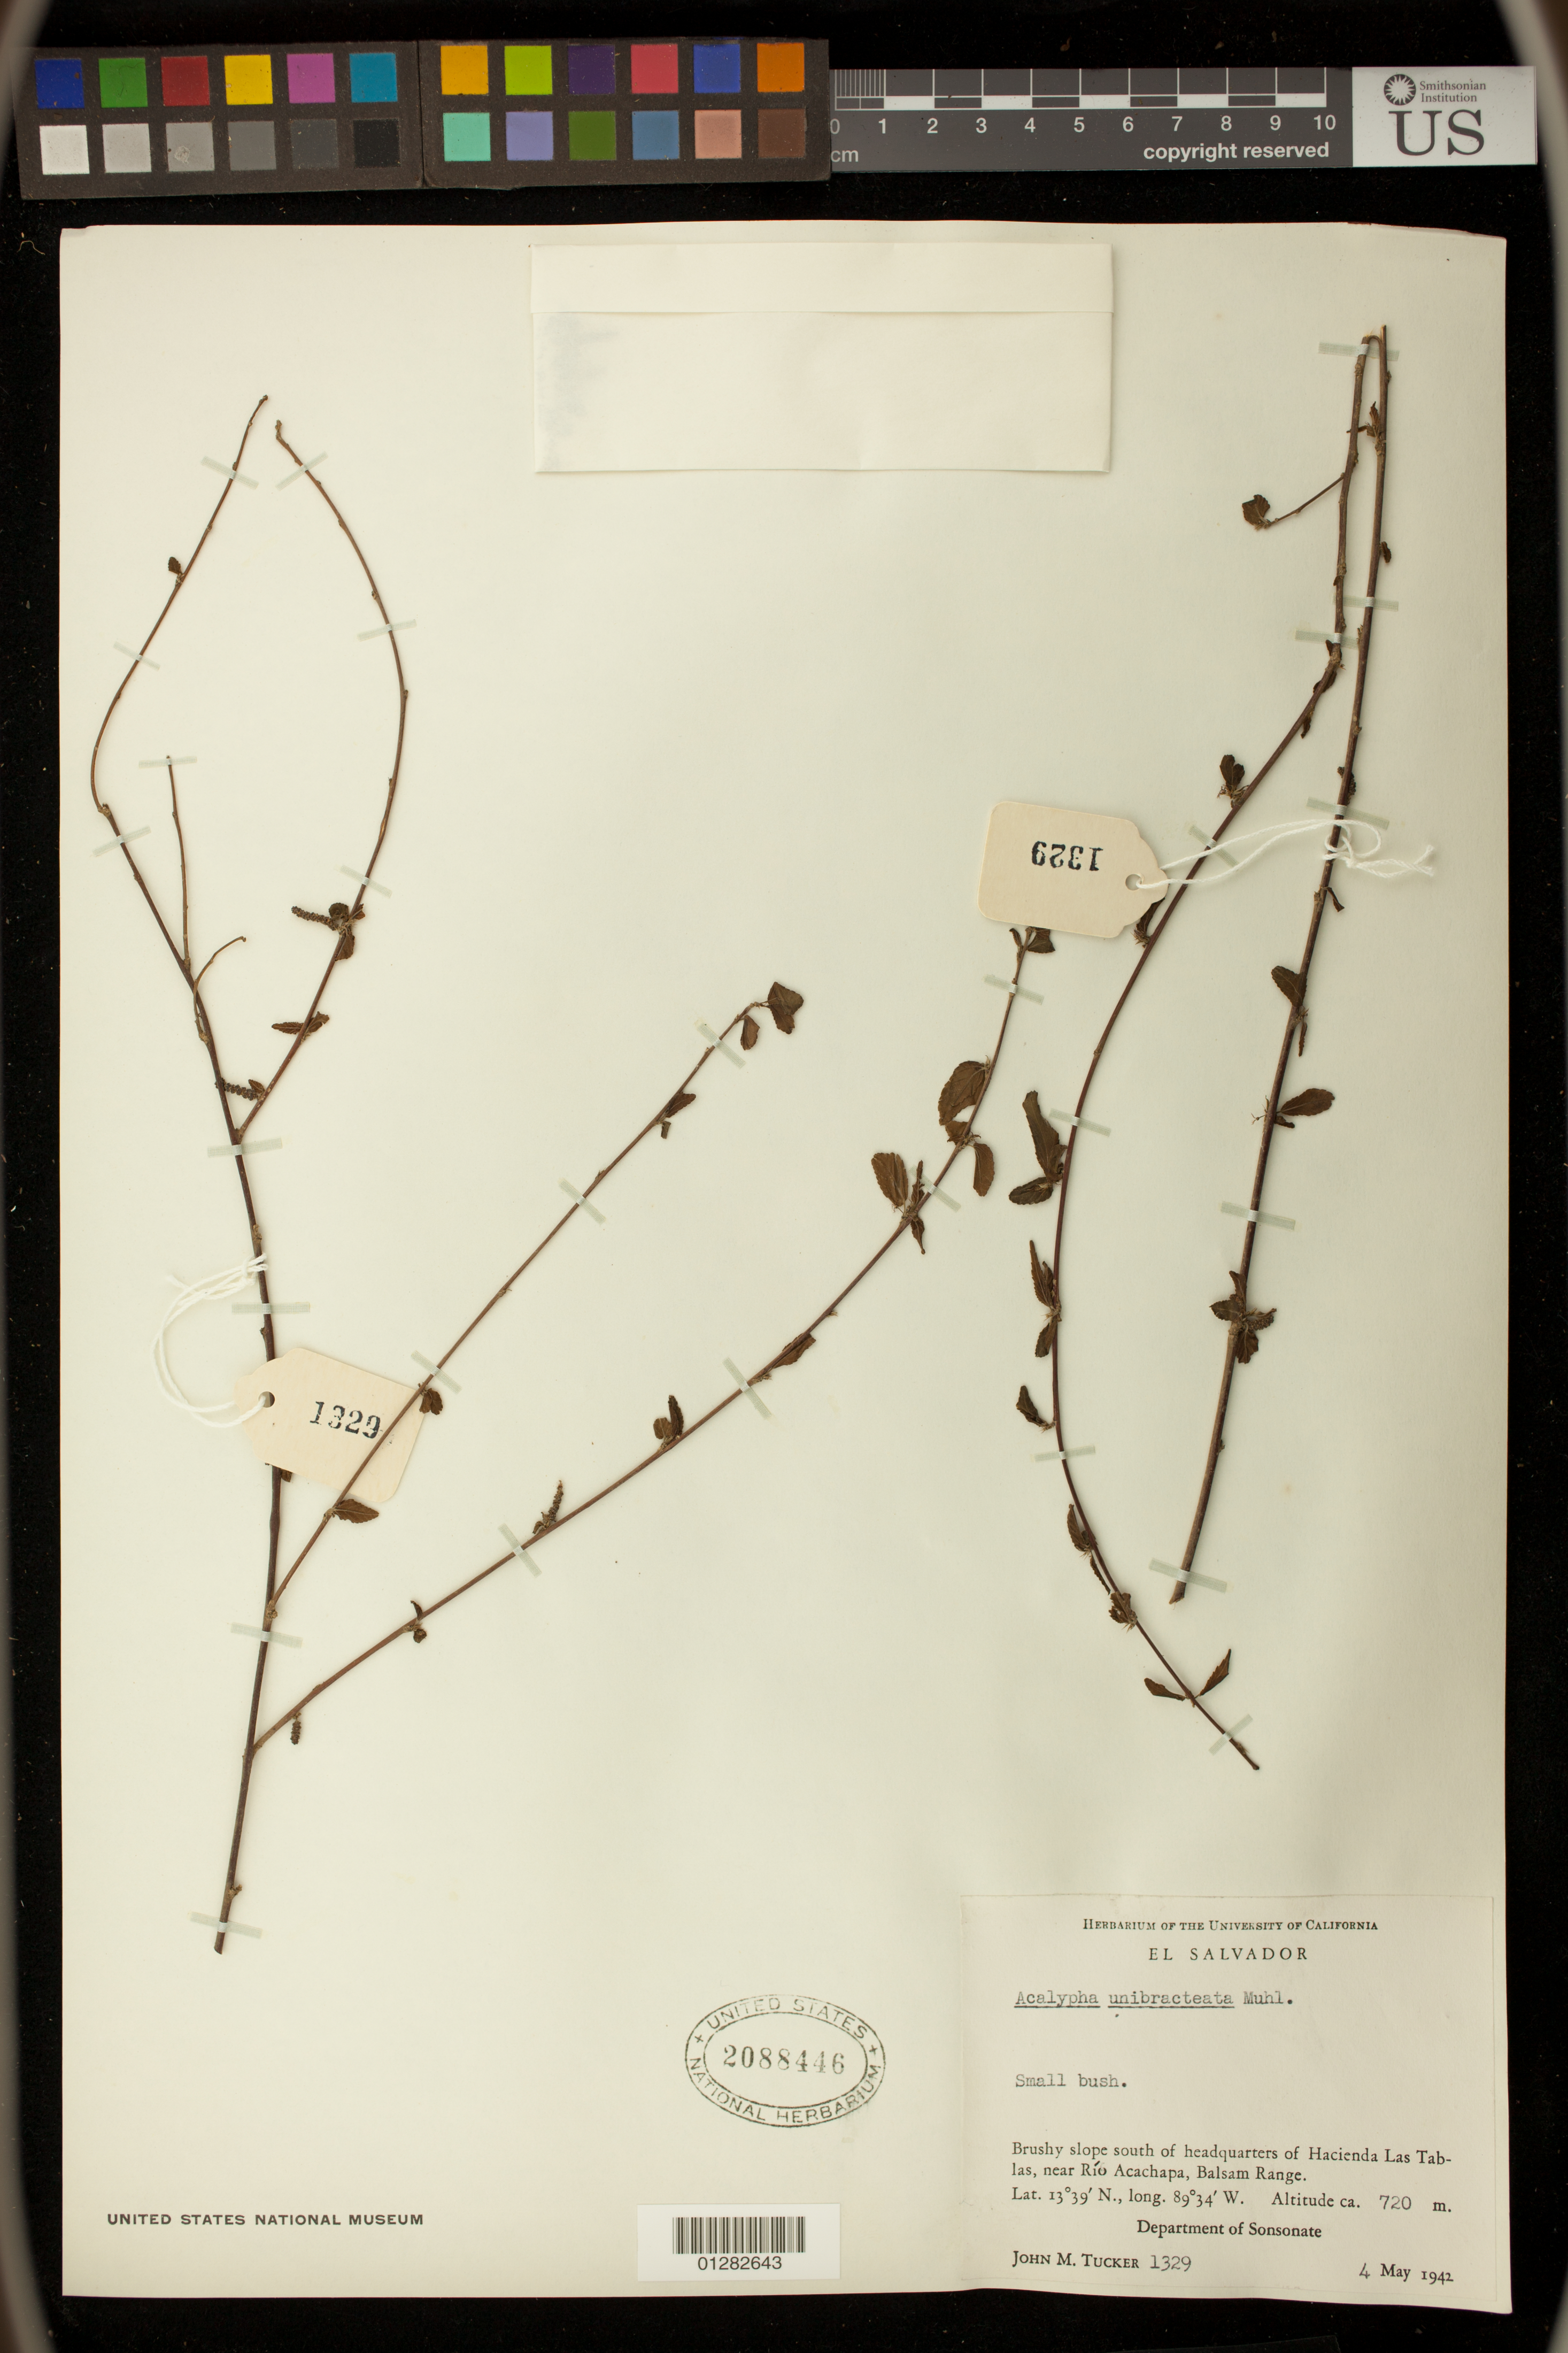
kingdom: Plantae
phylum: Tracheophyta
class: Magnoliopsida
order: Malpighiales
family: Euphorbiaceae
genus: Acalypha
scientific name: Acalypha unibracteata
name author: Müll. Arg.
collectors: Y. Mexia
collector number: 1329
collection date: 1942-05-04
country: El Salvador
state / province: Sonsonate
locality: Brushy slope south of headquarters of Hacienda Las Tablas, near Rio Acachapa, Balsam Range.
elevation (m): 720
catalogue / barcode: US 2088446